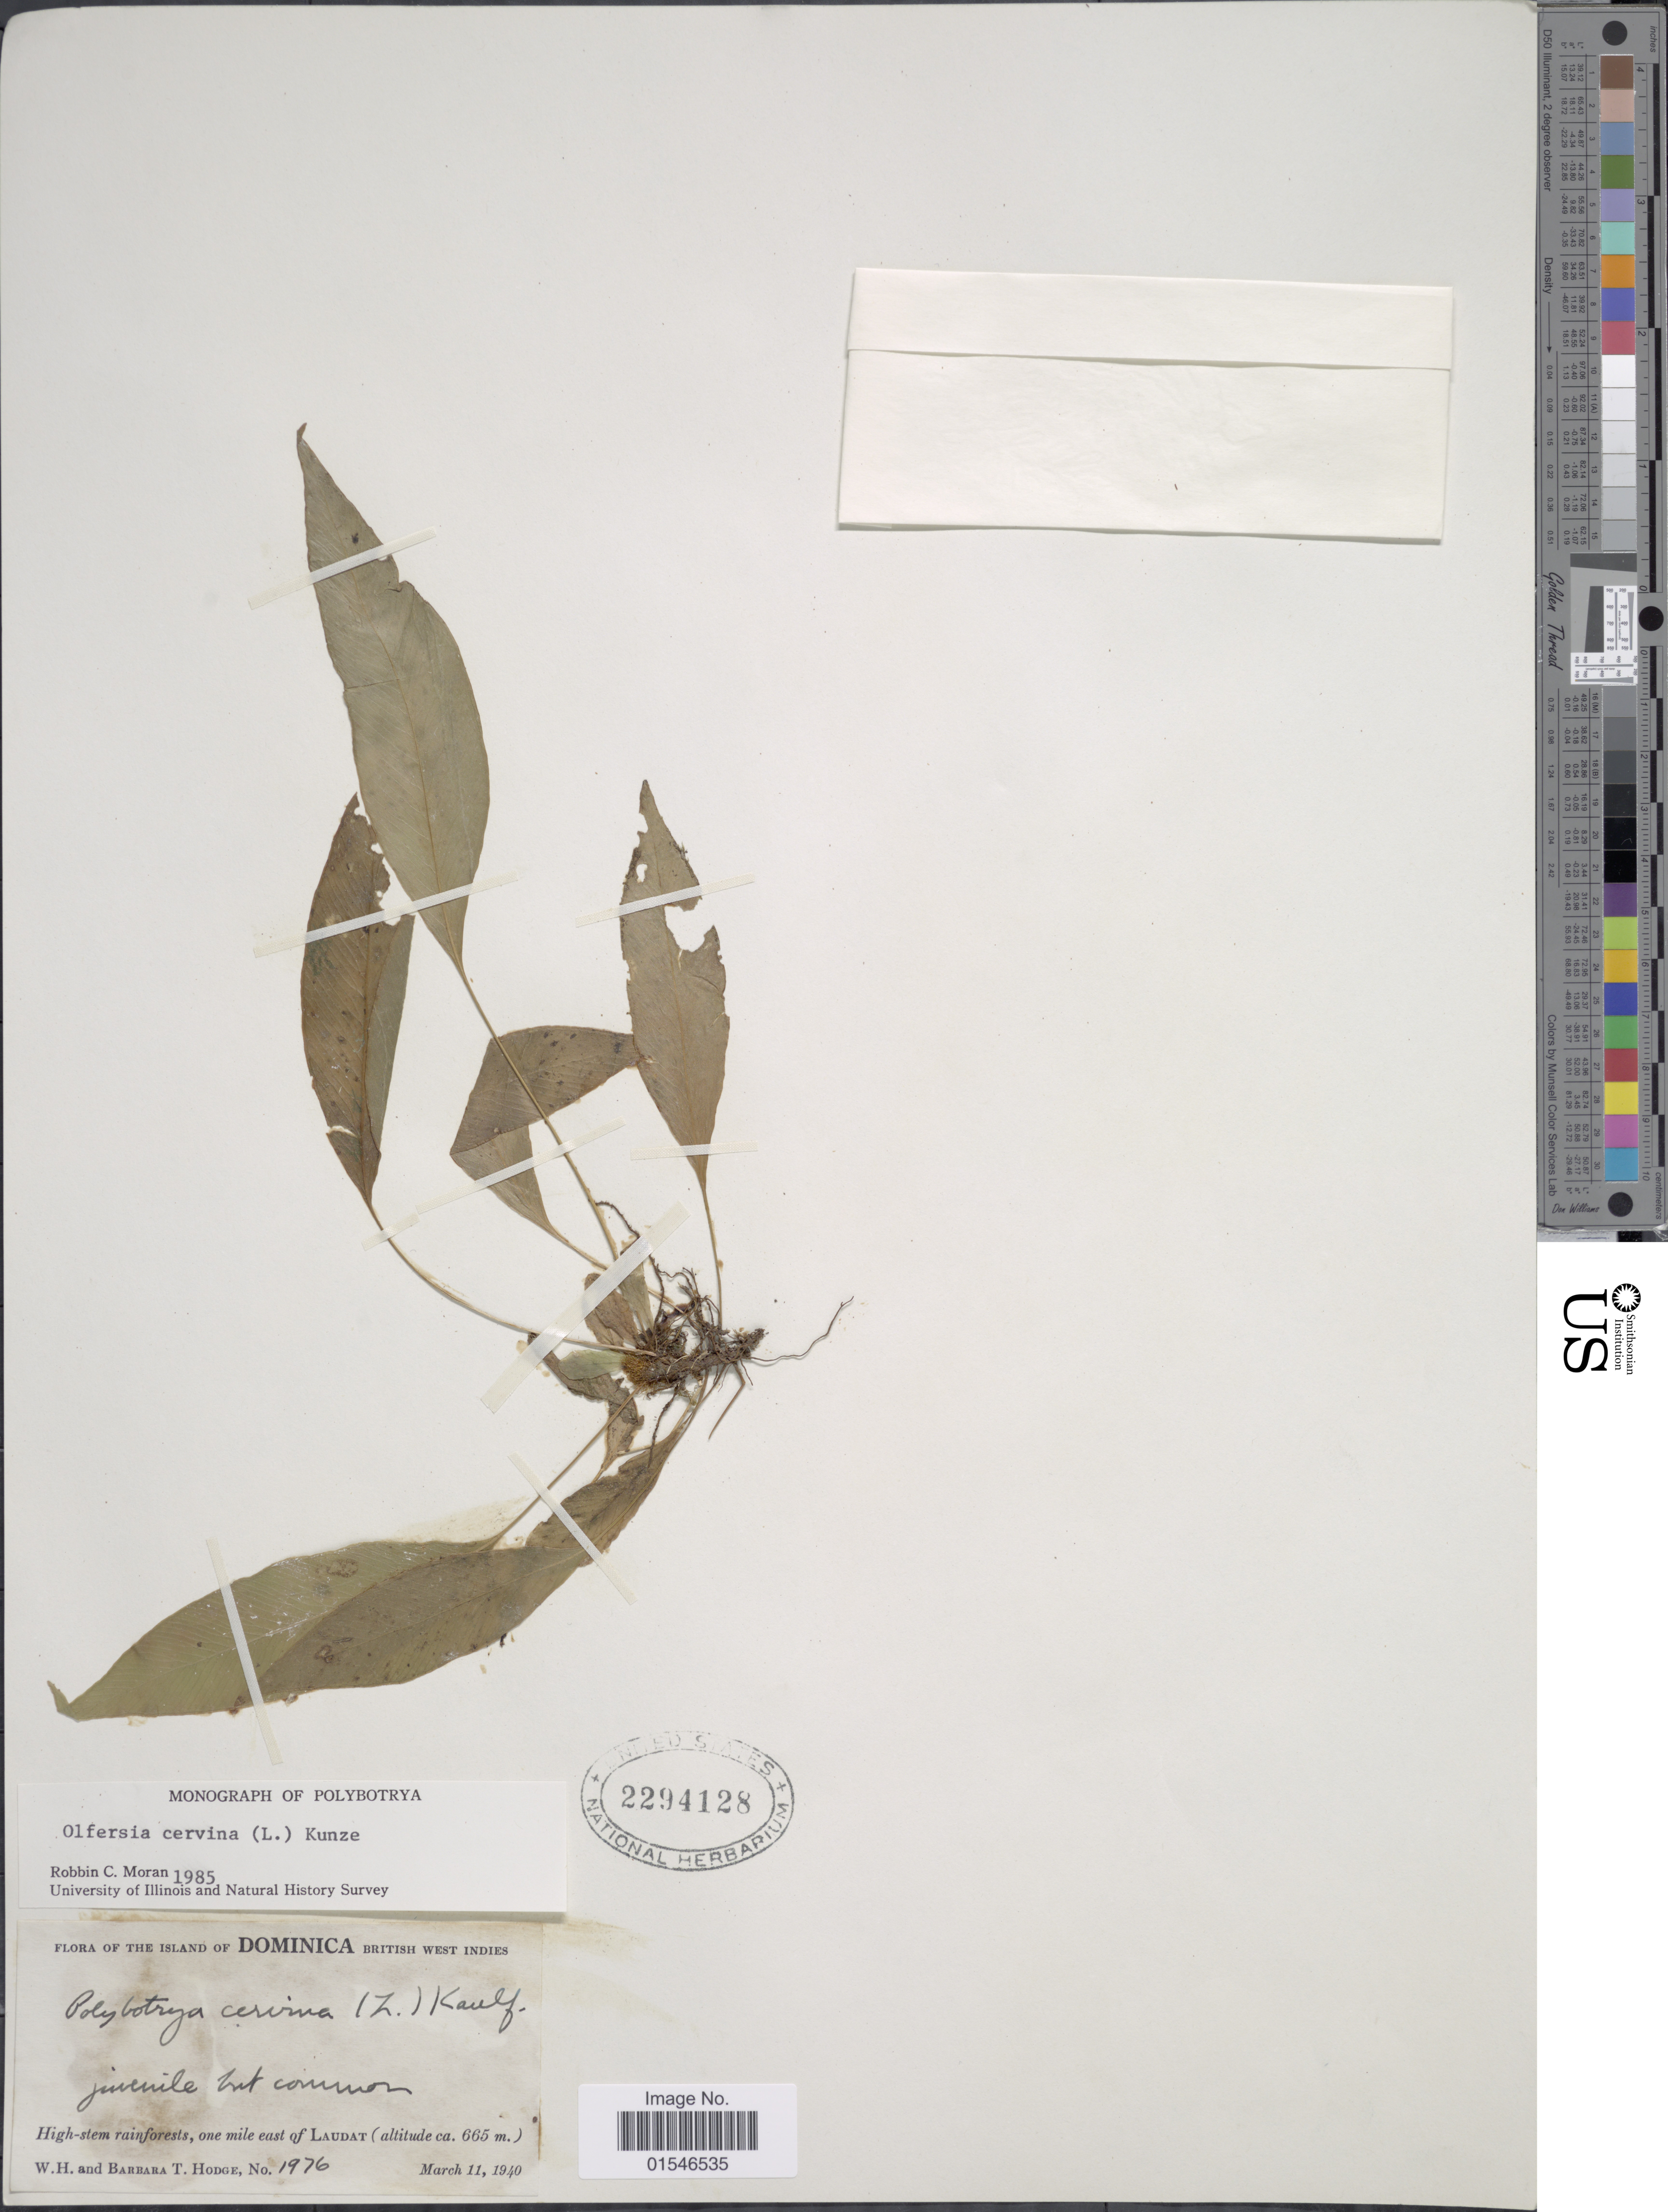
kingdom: Plantae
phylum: Tracheophyta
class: Polypodiopsida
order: Polypodiales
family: Dryopteridaceae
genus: Olfersia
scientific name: Olfersia cervina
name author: (L.) Kunze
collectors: W. Hodge & B. Hodge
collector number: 1976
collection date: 1940-03-11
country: Dominica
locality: Island of Dominica, British West Indies. High-stem rainforests, one mile east of Laudat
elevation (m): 665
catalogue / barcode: US 2294128